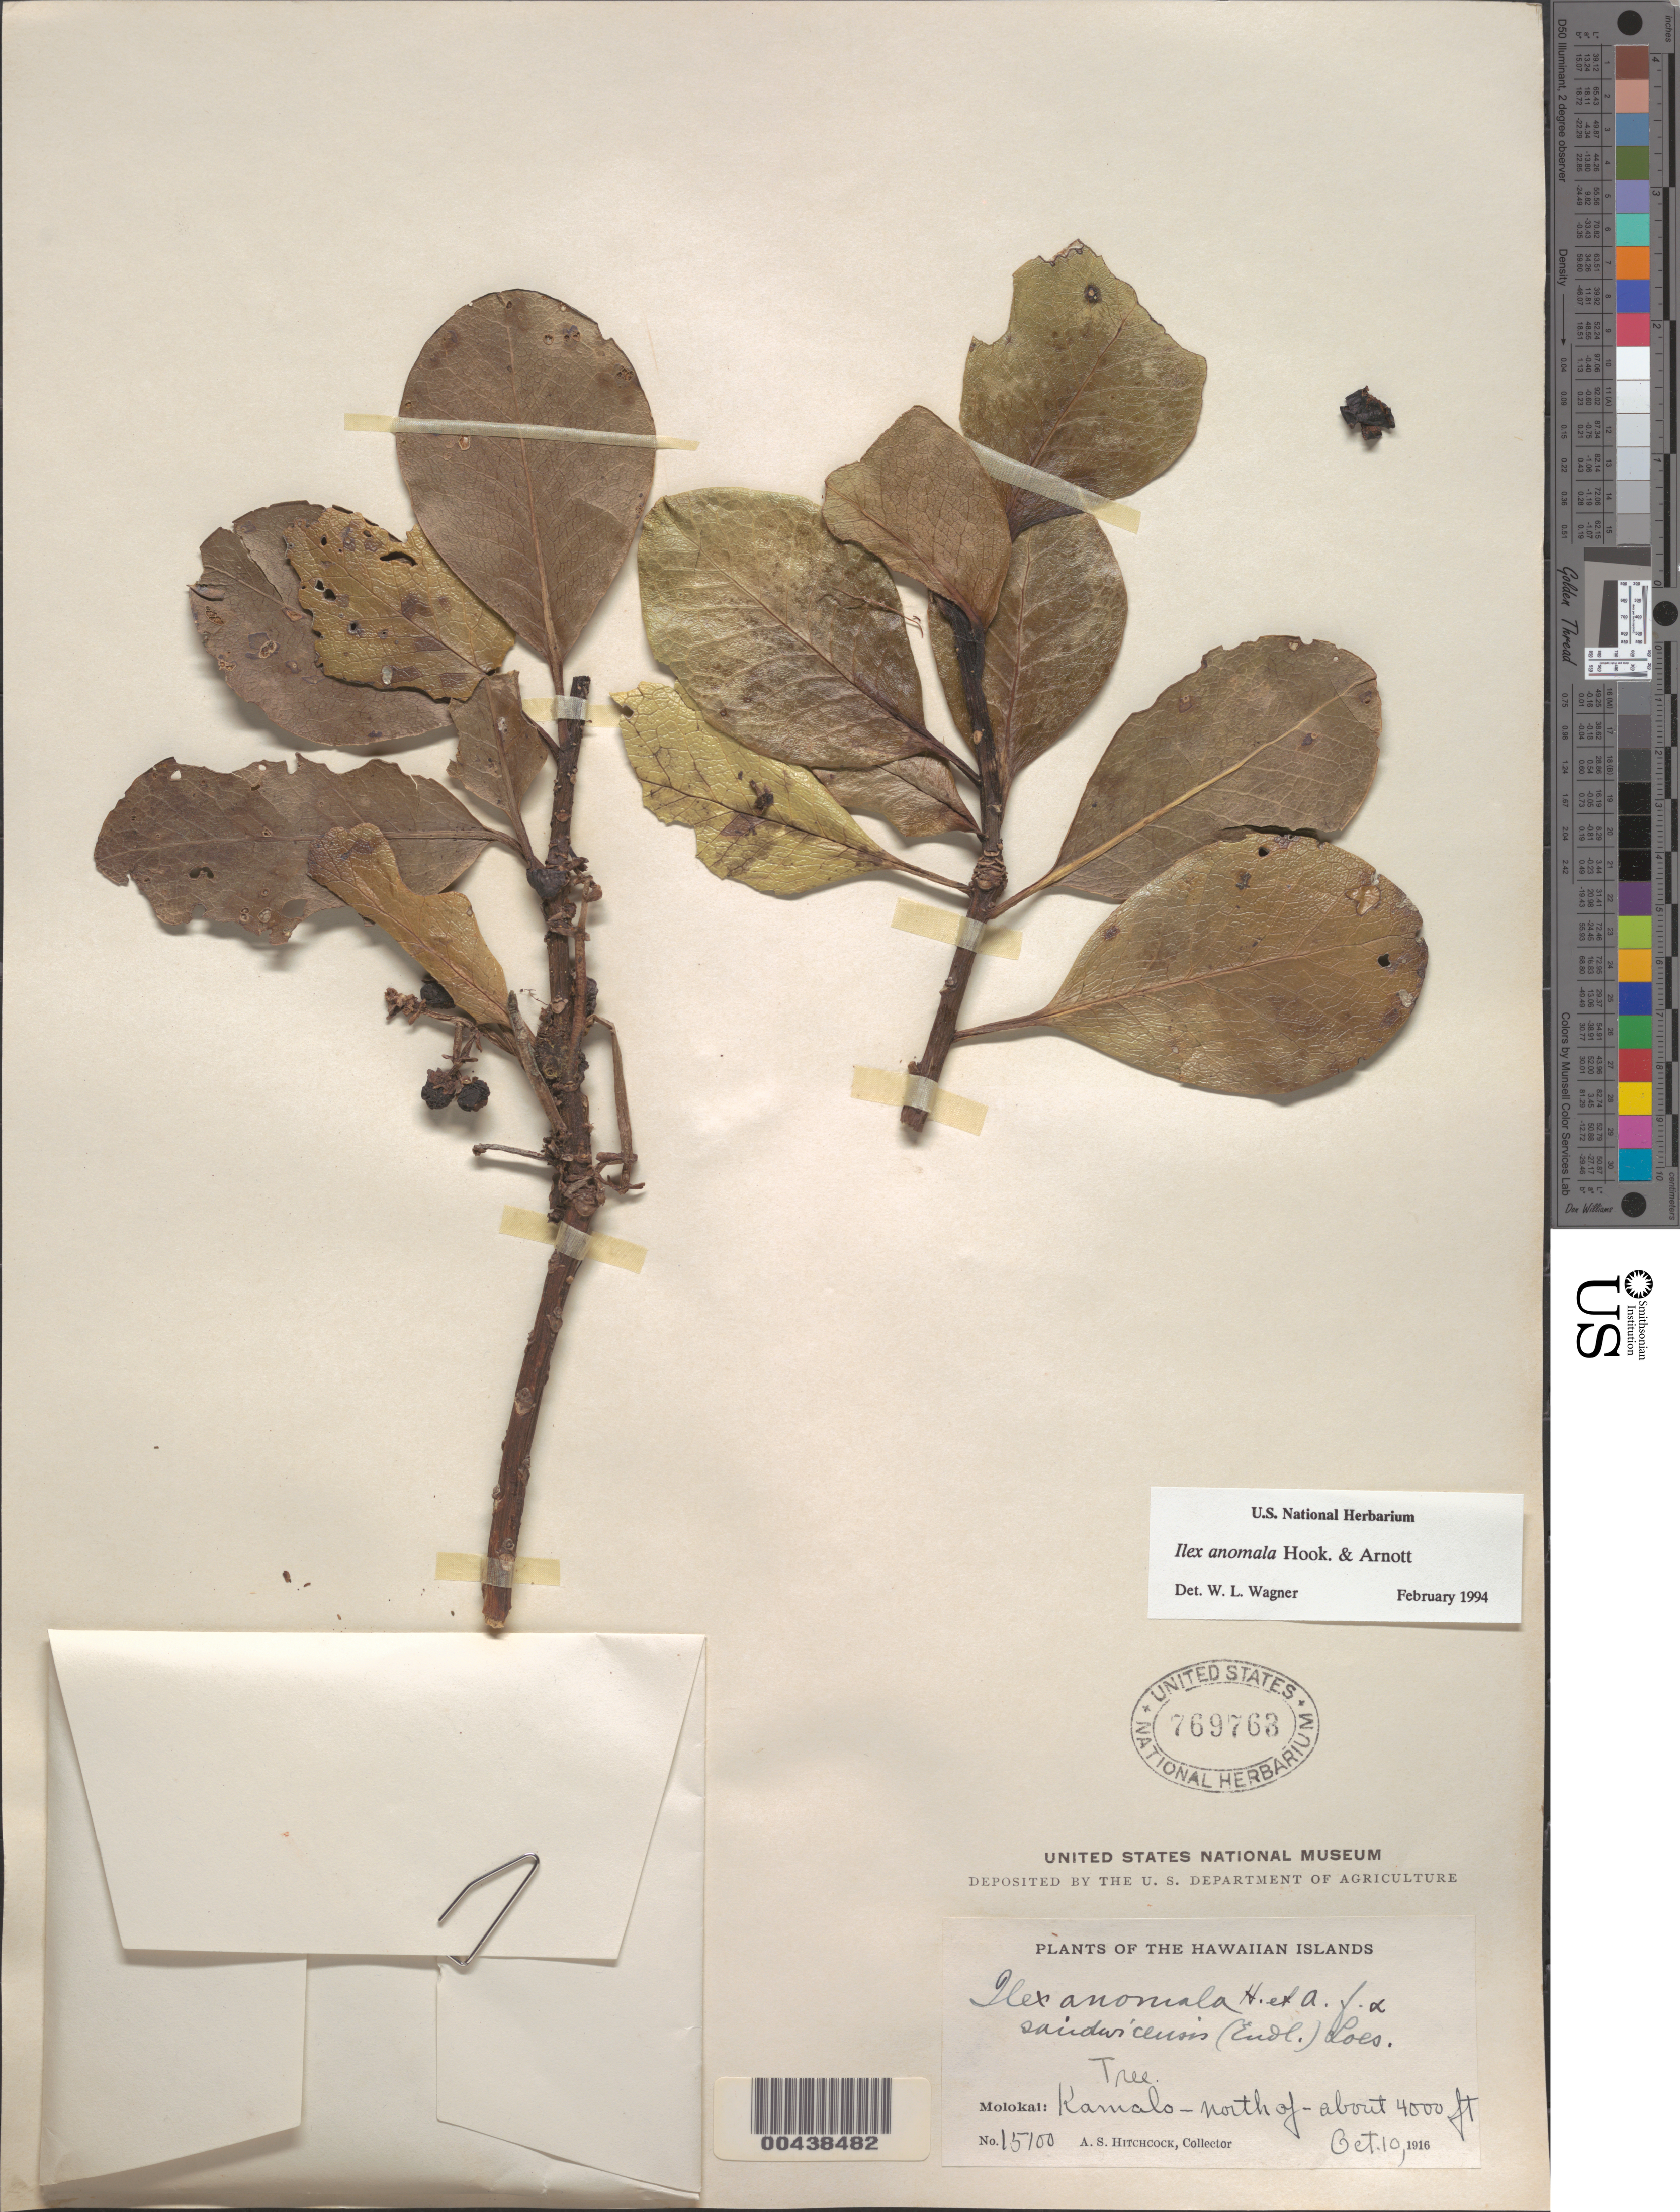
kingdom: Plantae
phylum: Tracheophyta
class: Magnoliopsida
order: Aquifoliales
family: Aquifoliaceae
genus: Ilex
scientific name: Ilex anomala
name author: Hook. & Arn.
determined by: Wagner, W. L., (BOT), Smithsonian Institution - National Museum of Natural History (UNITED STATES)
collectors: A. S. Hitchcock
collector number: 15100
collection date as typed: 10 Oct 1916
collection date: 1916-10-10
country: United States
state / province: Hawaii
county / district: Maui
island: Moloka'i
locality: Kamalo, N of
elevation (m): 1219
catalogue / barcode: US 769763